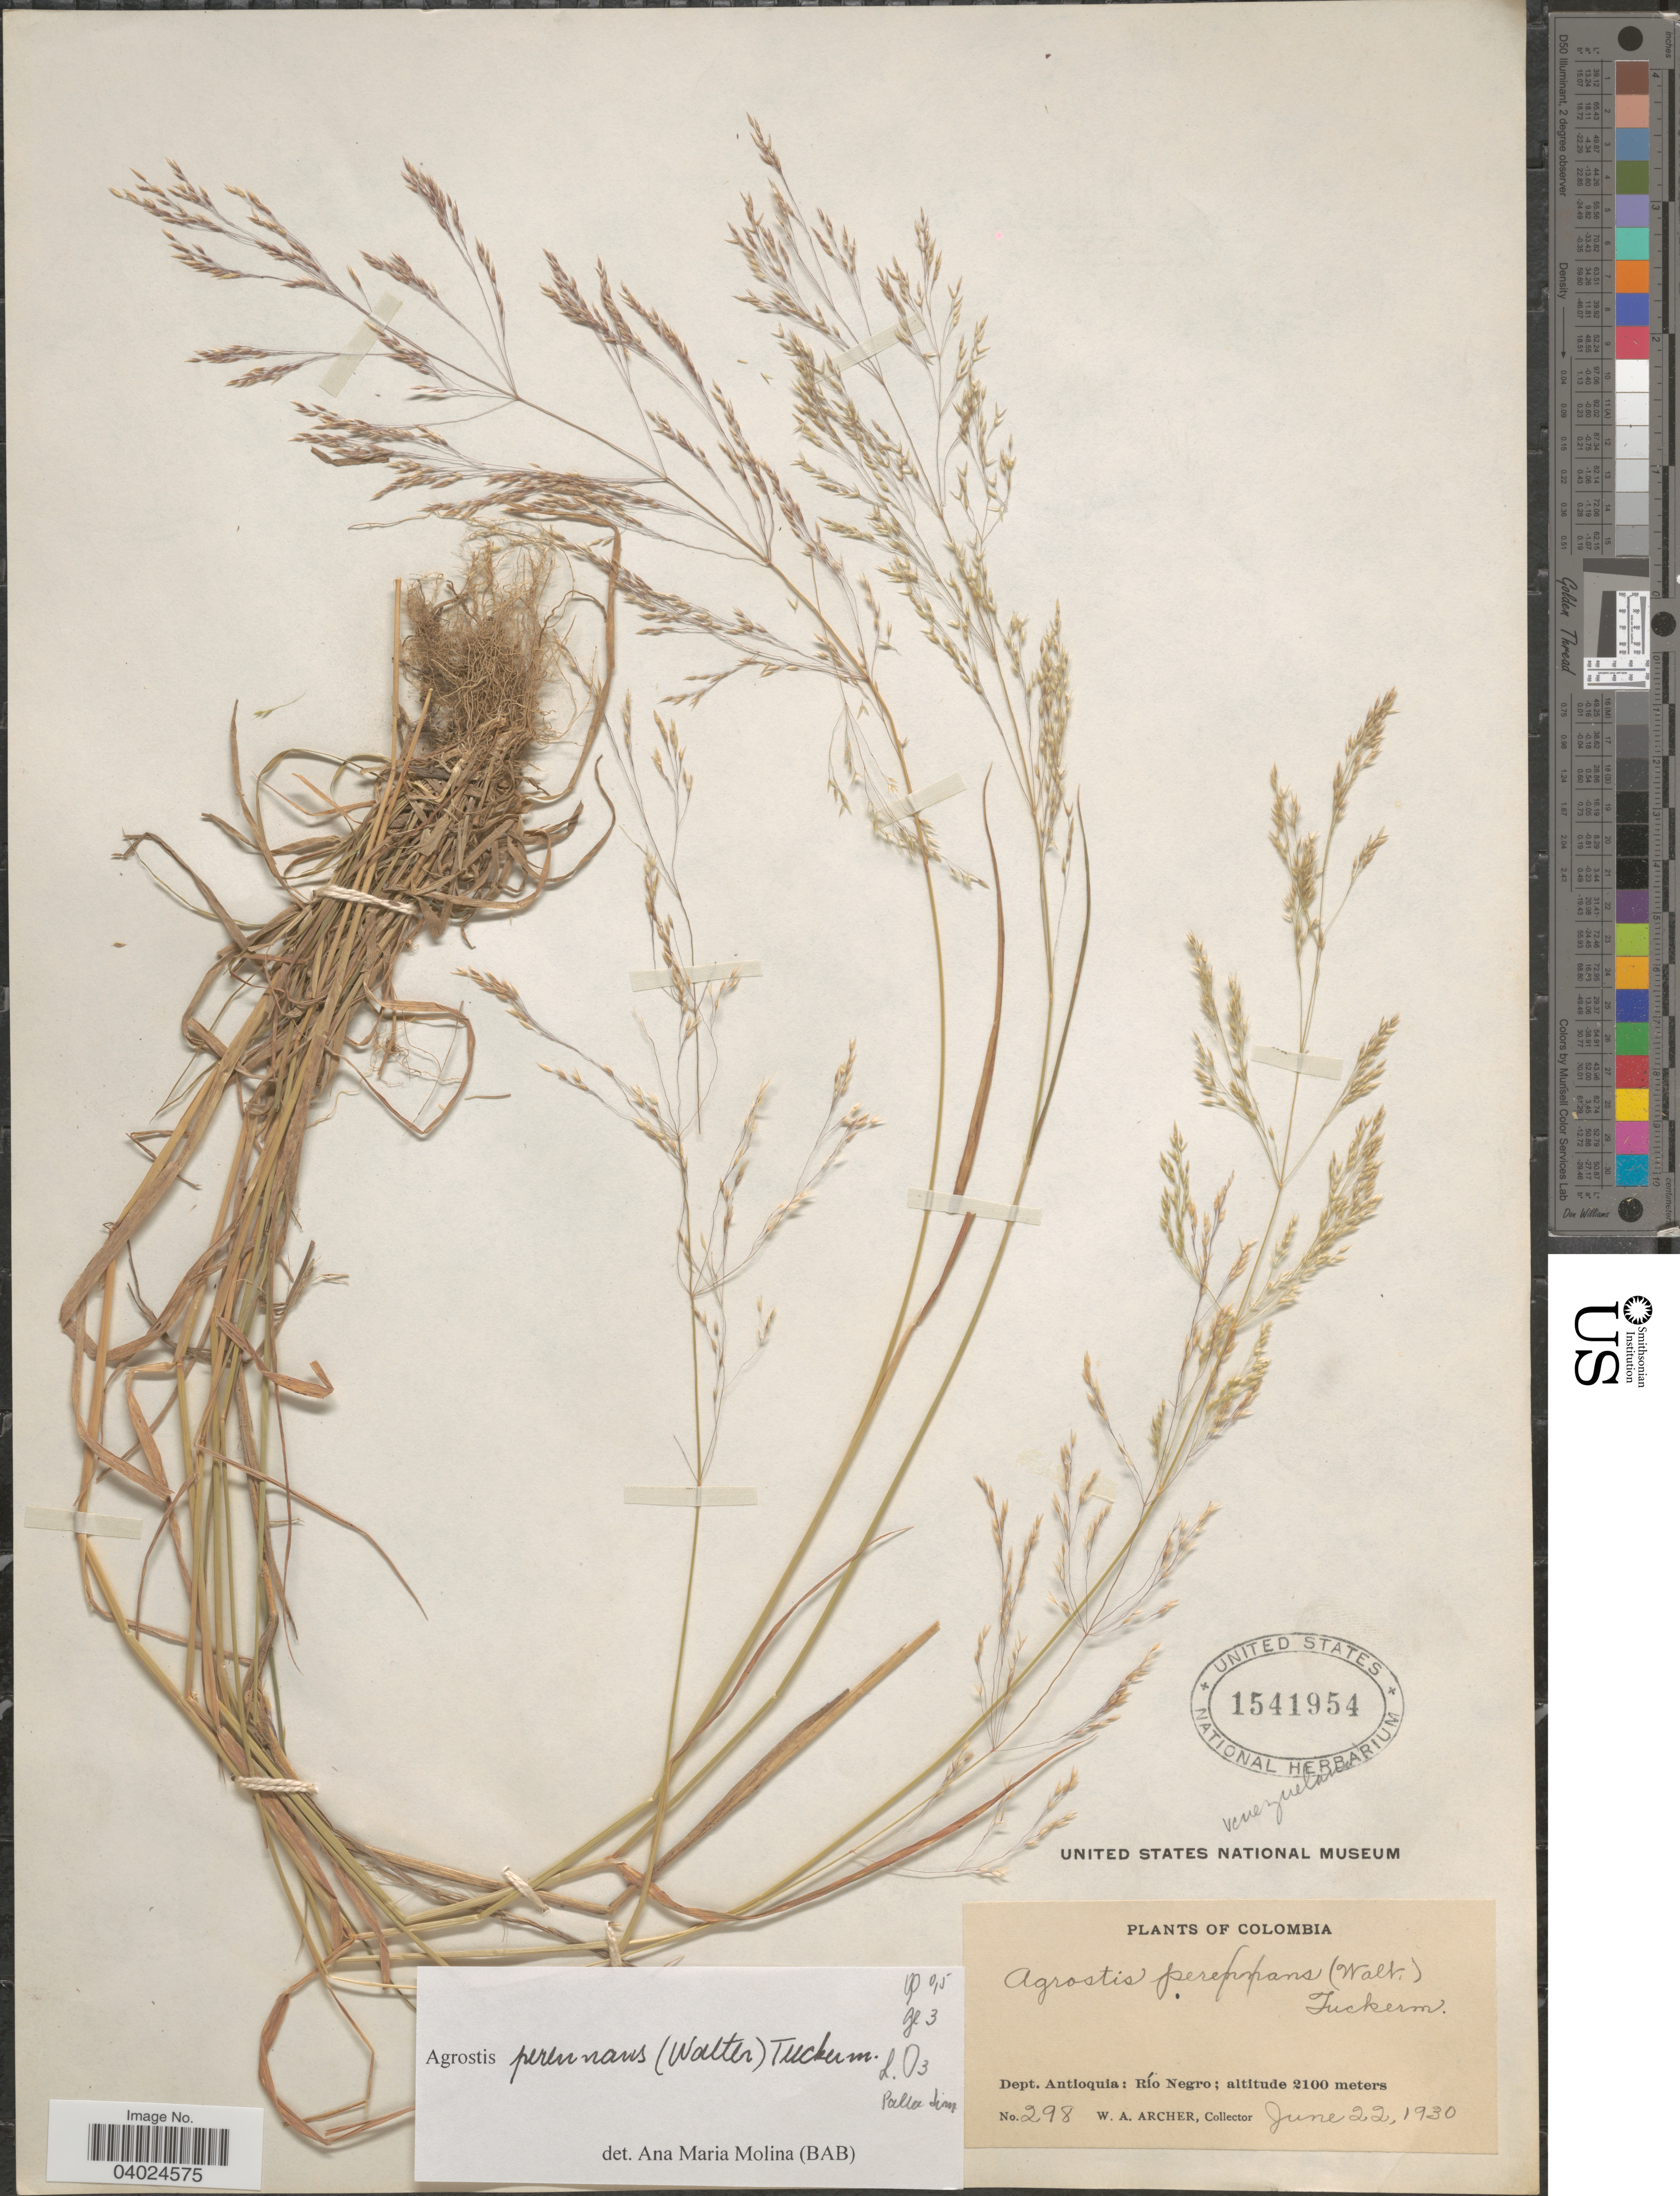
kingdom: Plantae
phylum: Tracheophyta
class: Liliopsida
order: Poales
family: Poaceae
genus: Agrostis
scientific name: Agrostis perennans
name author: (Walter) Tuck.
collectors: W. Archer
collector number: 298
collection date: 1930-06-22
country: Colombia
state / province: Antioquia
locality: Dept. Antioquia: Río Negro.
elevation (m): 2100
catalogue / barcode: US 1541954